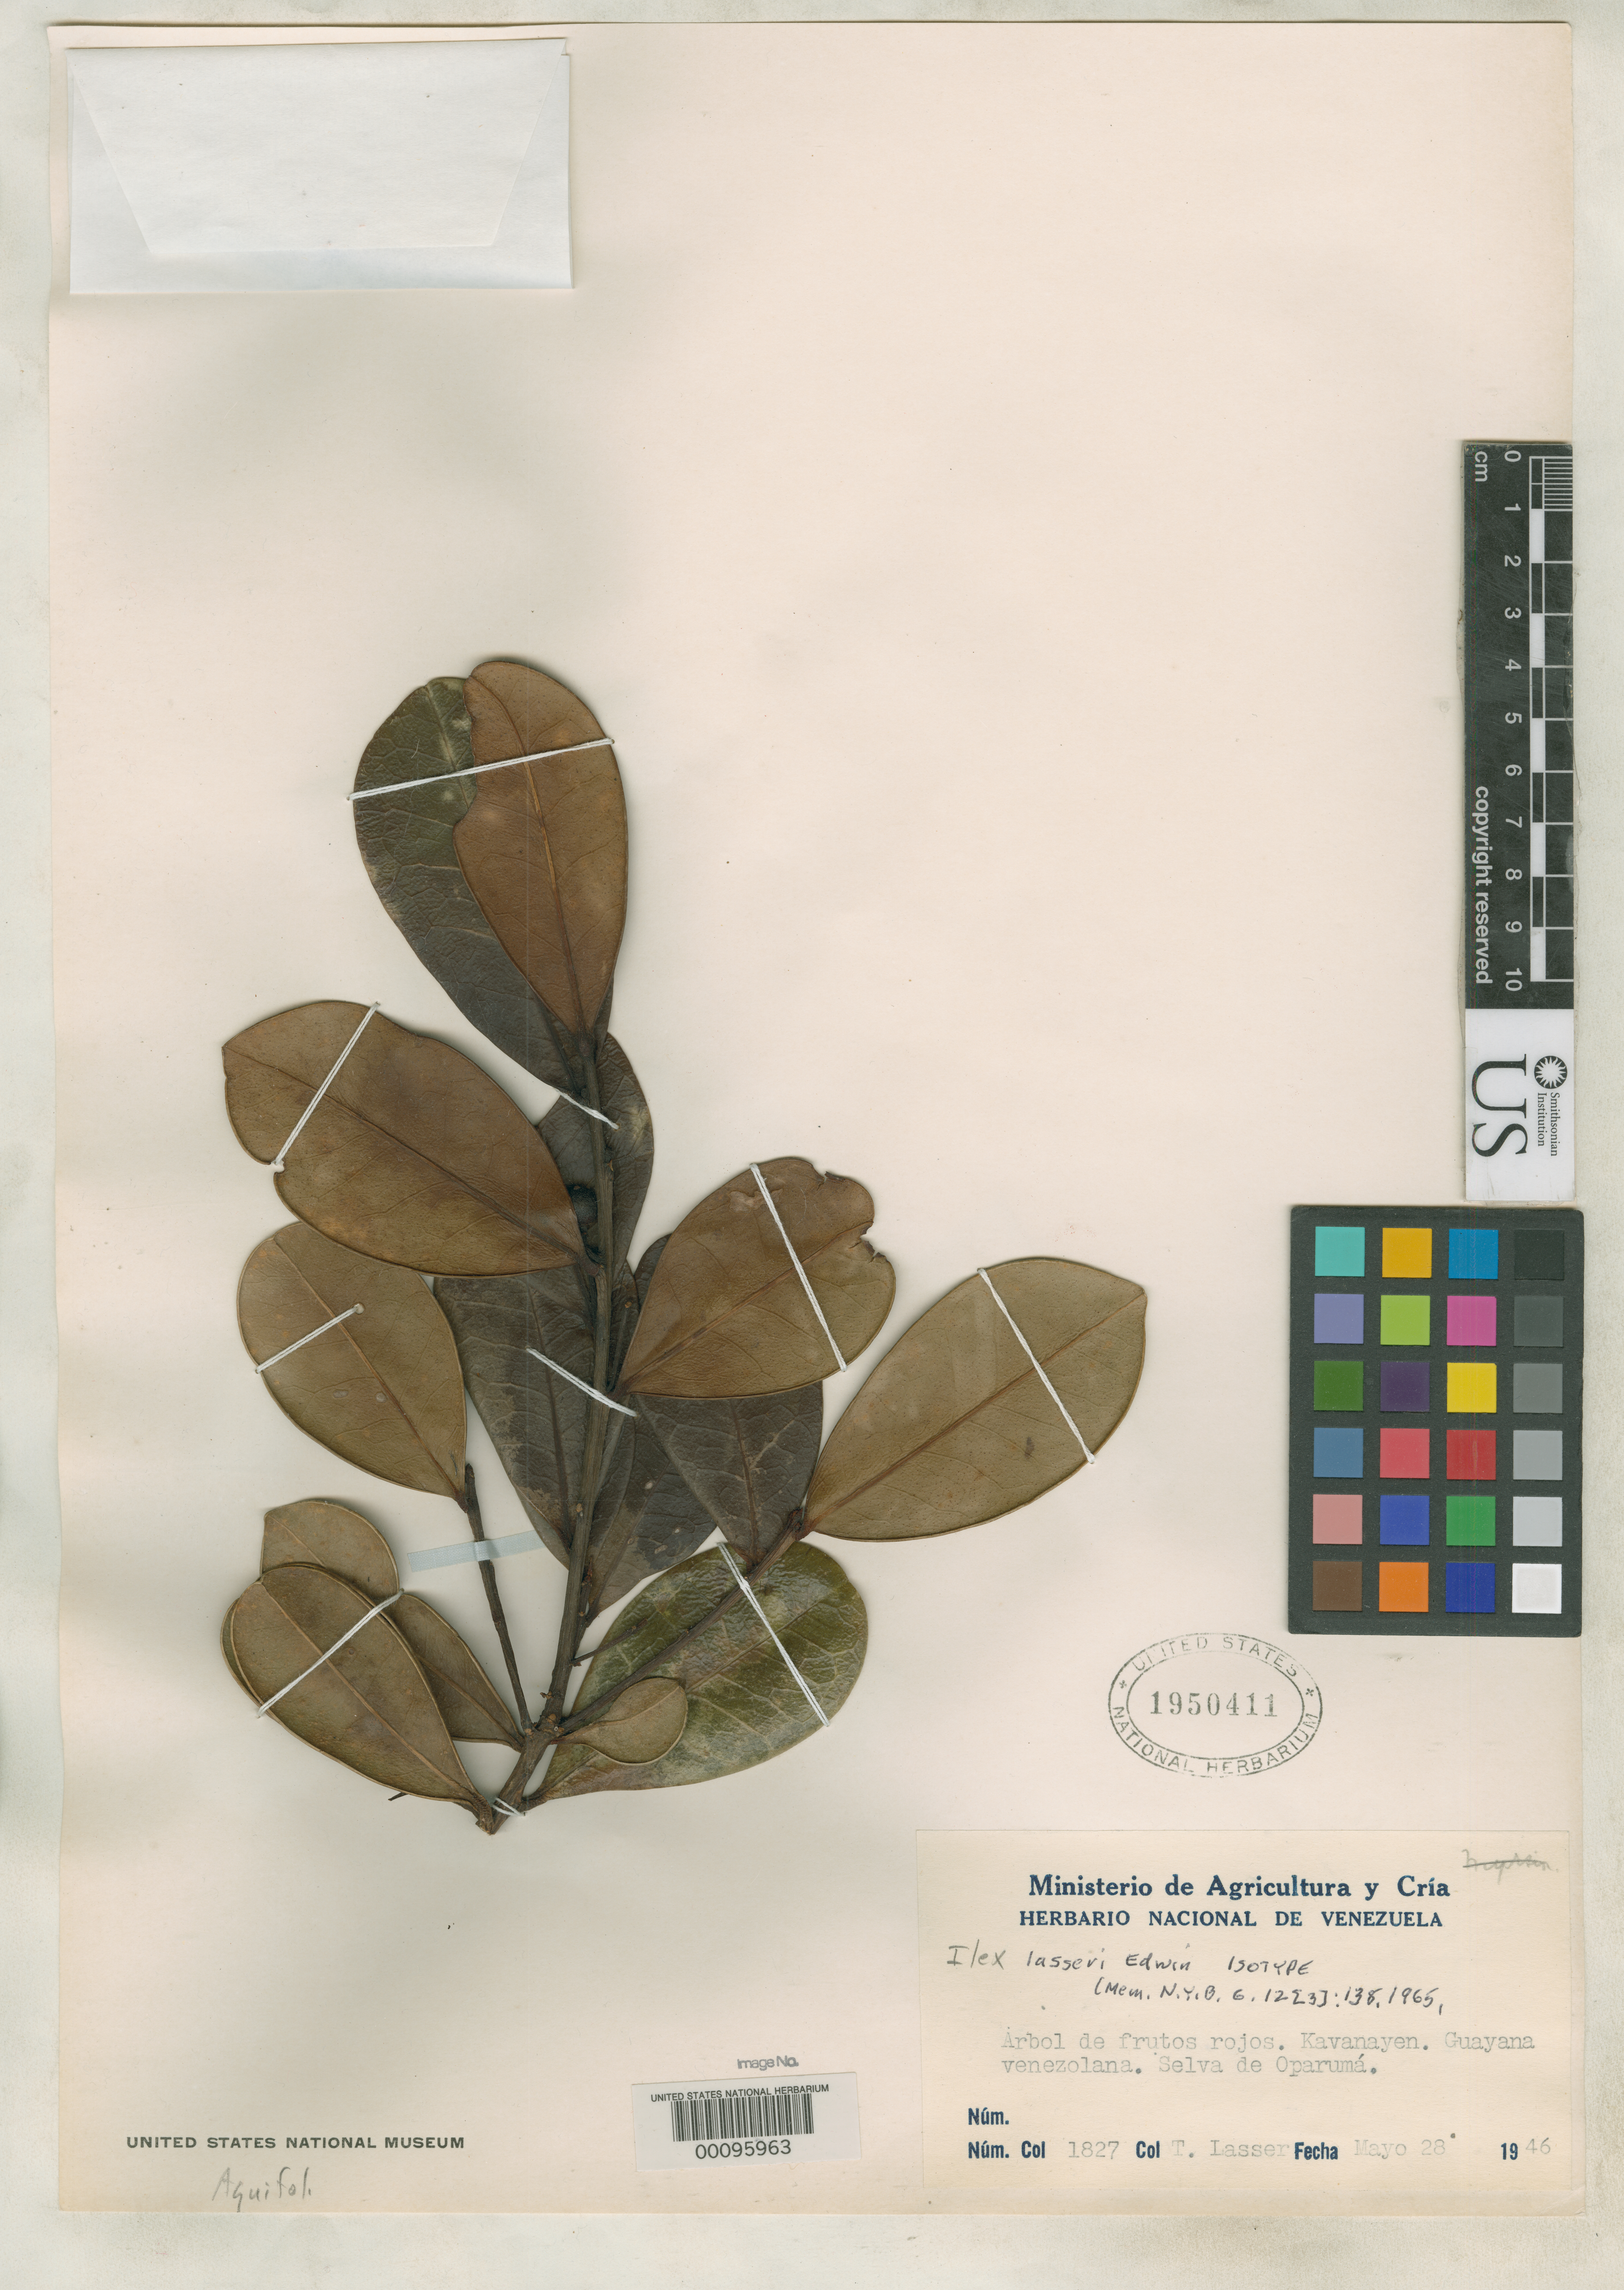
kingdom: Plantae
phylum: Tracheophyta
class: Magnoliopsida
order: Aquifoliales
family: Aquifoliaceae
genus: Ilex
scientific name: Ilex lasseri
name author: Edwin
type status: Isotype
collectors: T. Lasser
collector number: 1827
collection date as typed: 28 May 1946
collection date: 1946-05-28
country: Venezuela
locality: Kavanayen, selva de Oparuma.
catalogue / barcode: US 1950411